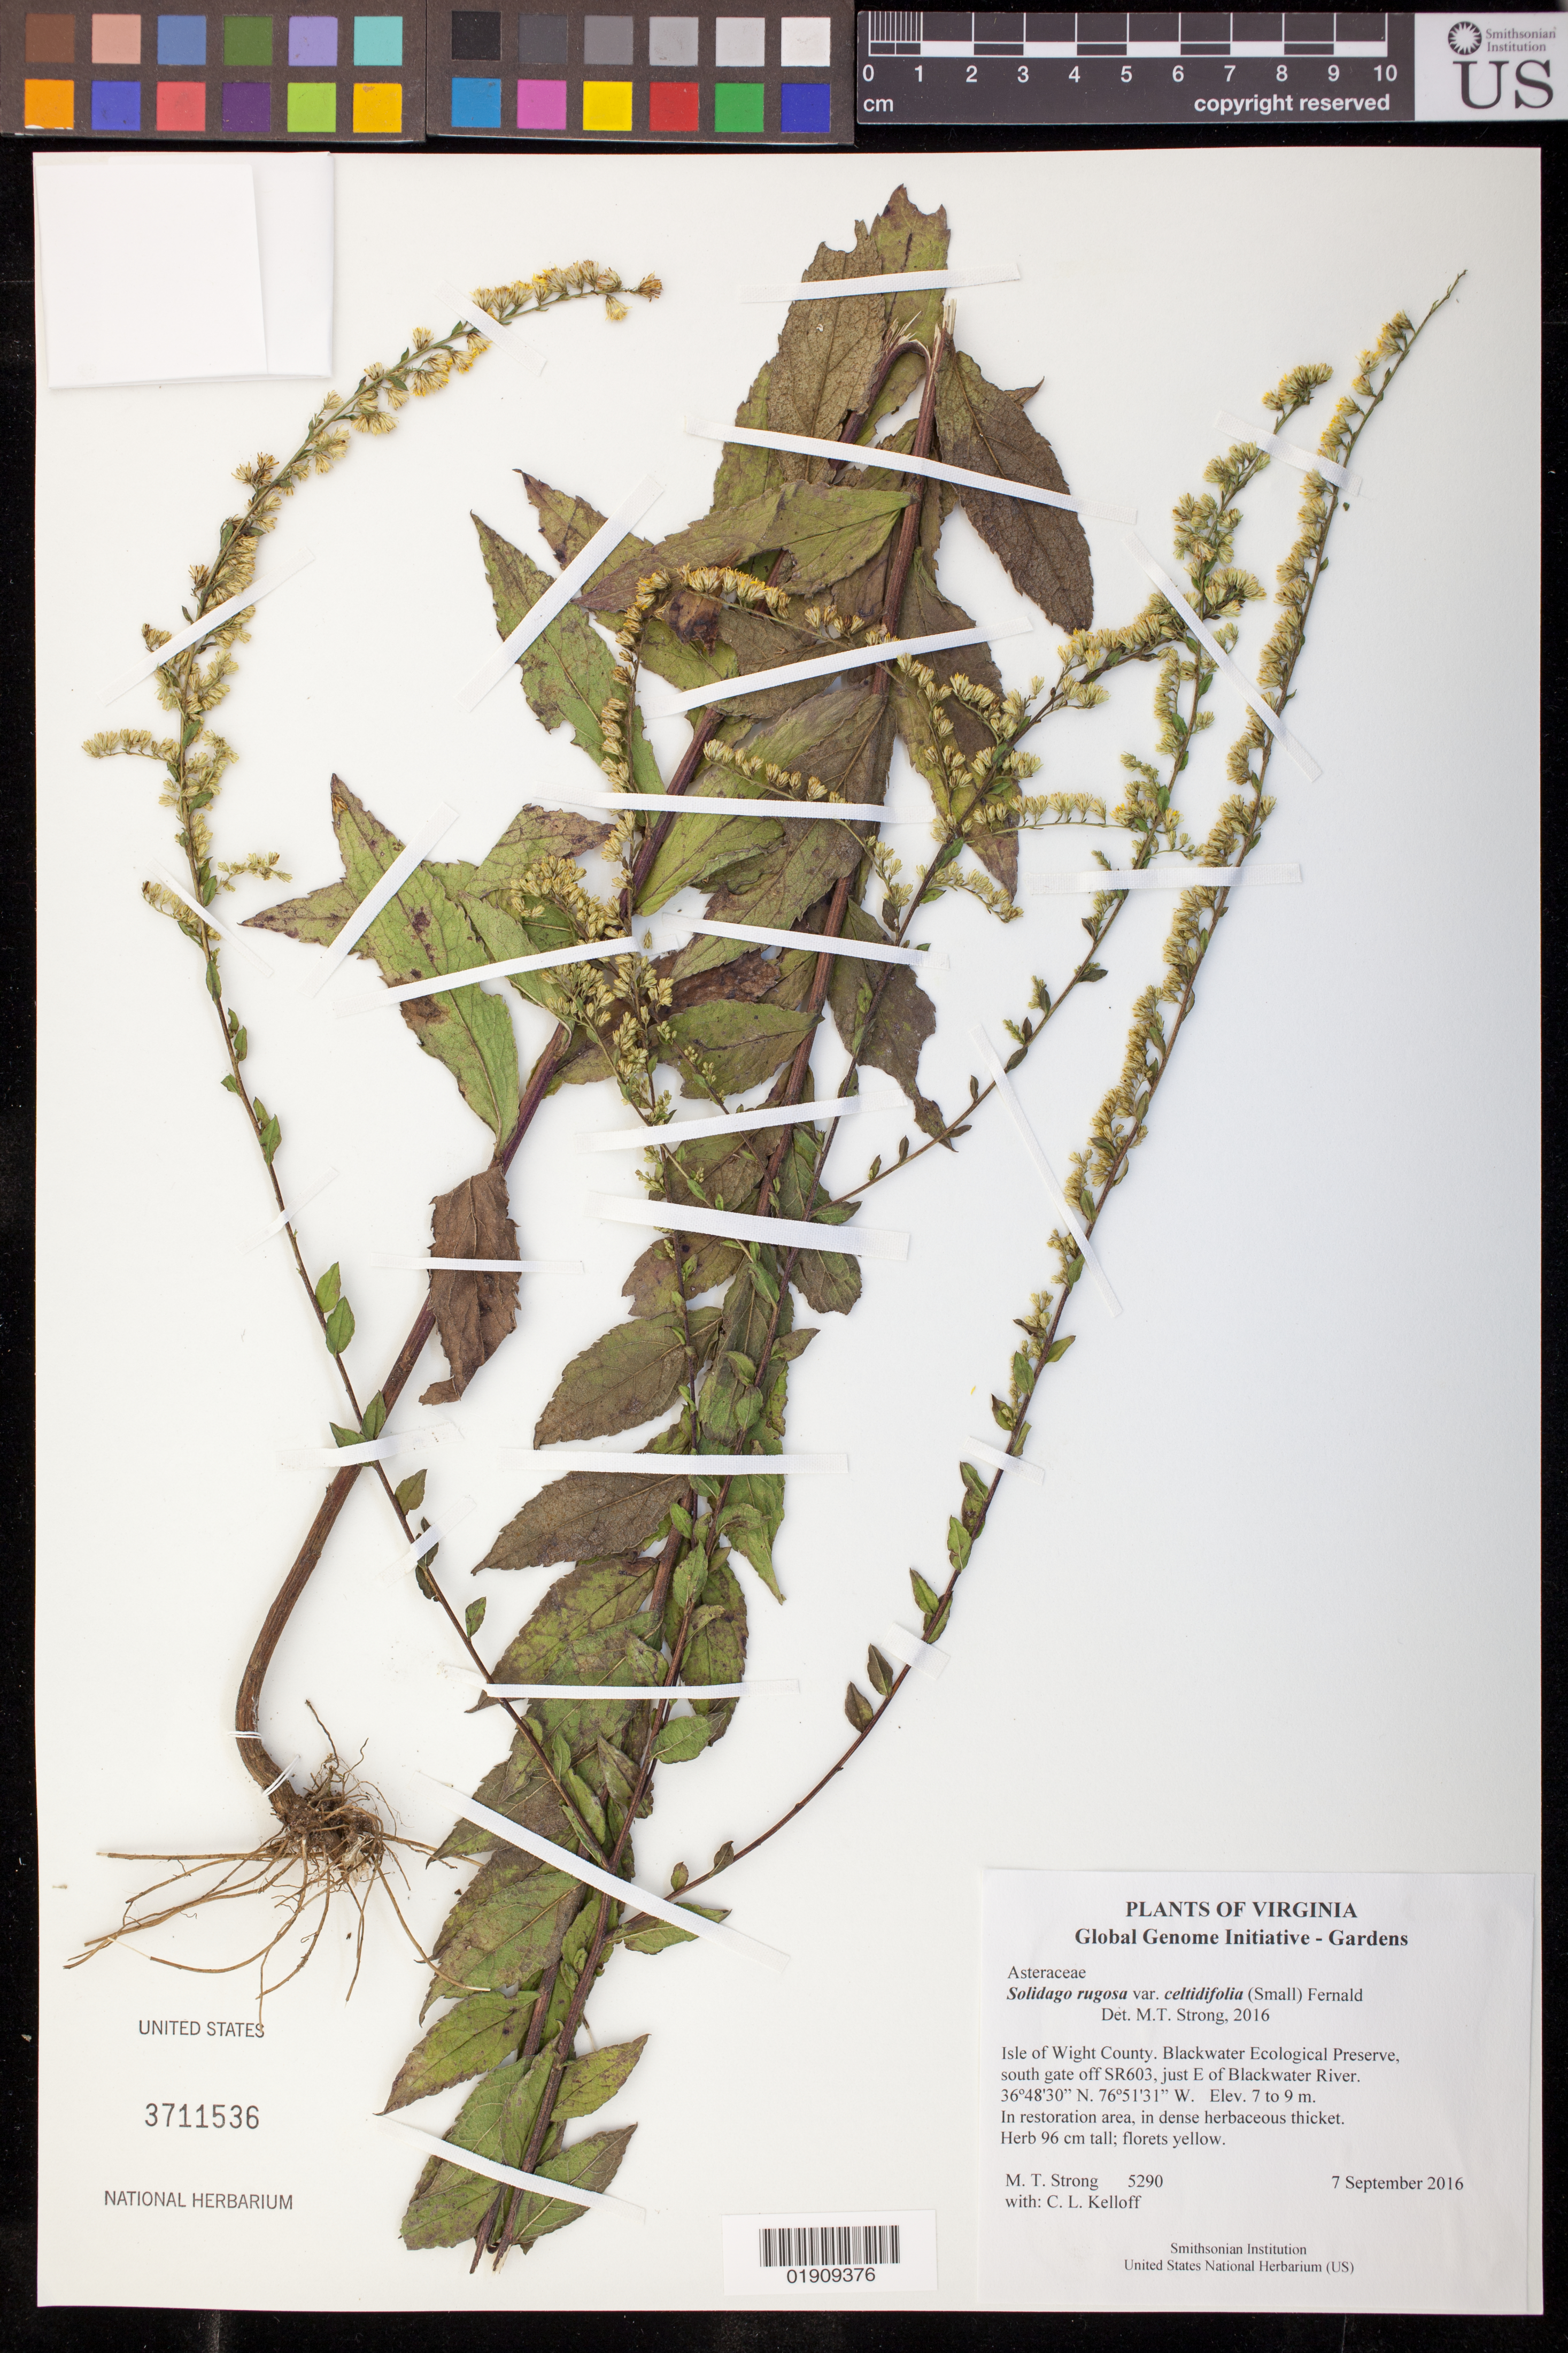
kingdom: Plantae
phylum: Tracheophyta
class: Magnoliopsida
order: Asterales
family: Asteraceae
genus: Solidago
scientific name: Solidago rugosa var. celtidifolia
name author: (Small) Fernald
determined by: Strong, Mark T., (BOT), Smithsonian Institution - National Museum of Natural History (UNITED STATES)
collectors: M. T. Strong & C. L. Kelloff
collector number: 5290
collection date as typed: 7 September 2016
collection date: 2016-09-07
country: United States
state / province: Virginia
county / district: Isle of Wight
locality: Blackwater Ecological Preserve, south gate off SR603, just E of Blackwater River.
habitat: In restoration area, in dense herbaceous thicket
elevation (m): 7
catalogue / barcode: US 3711536